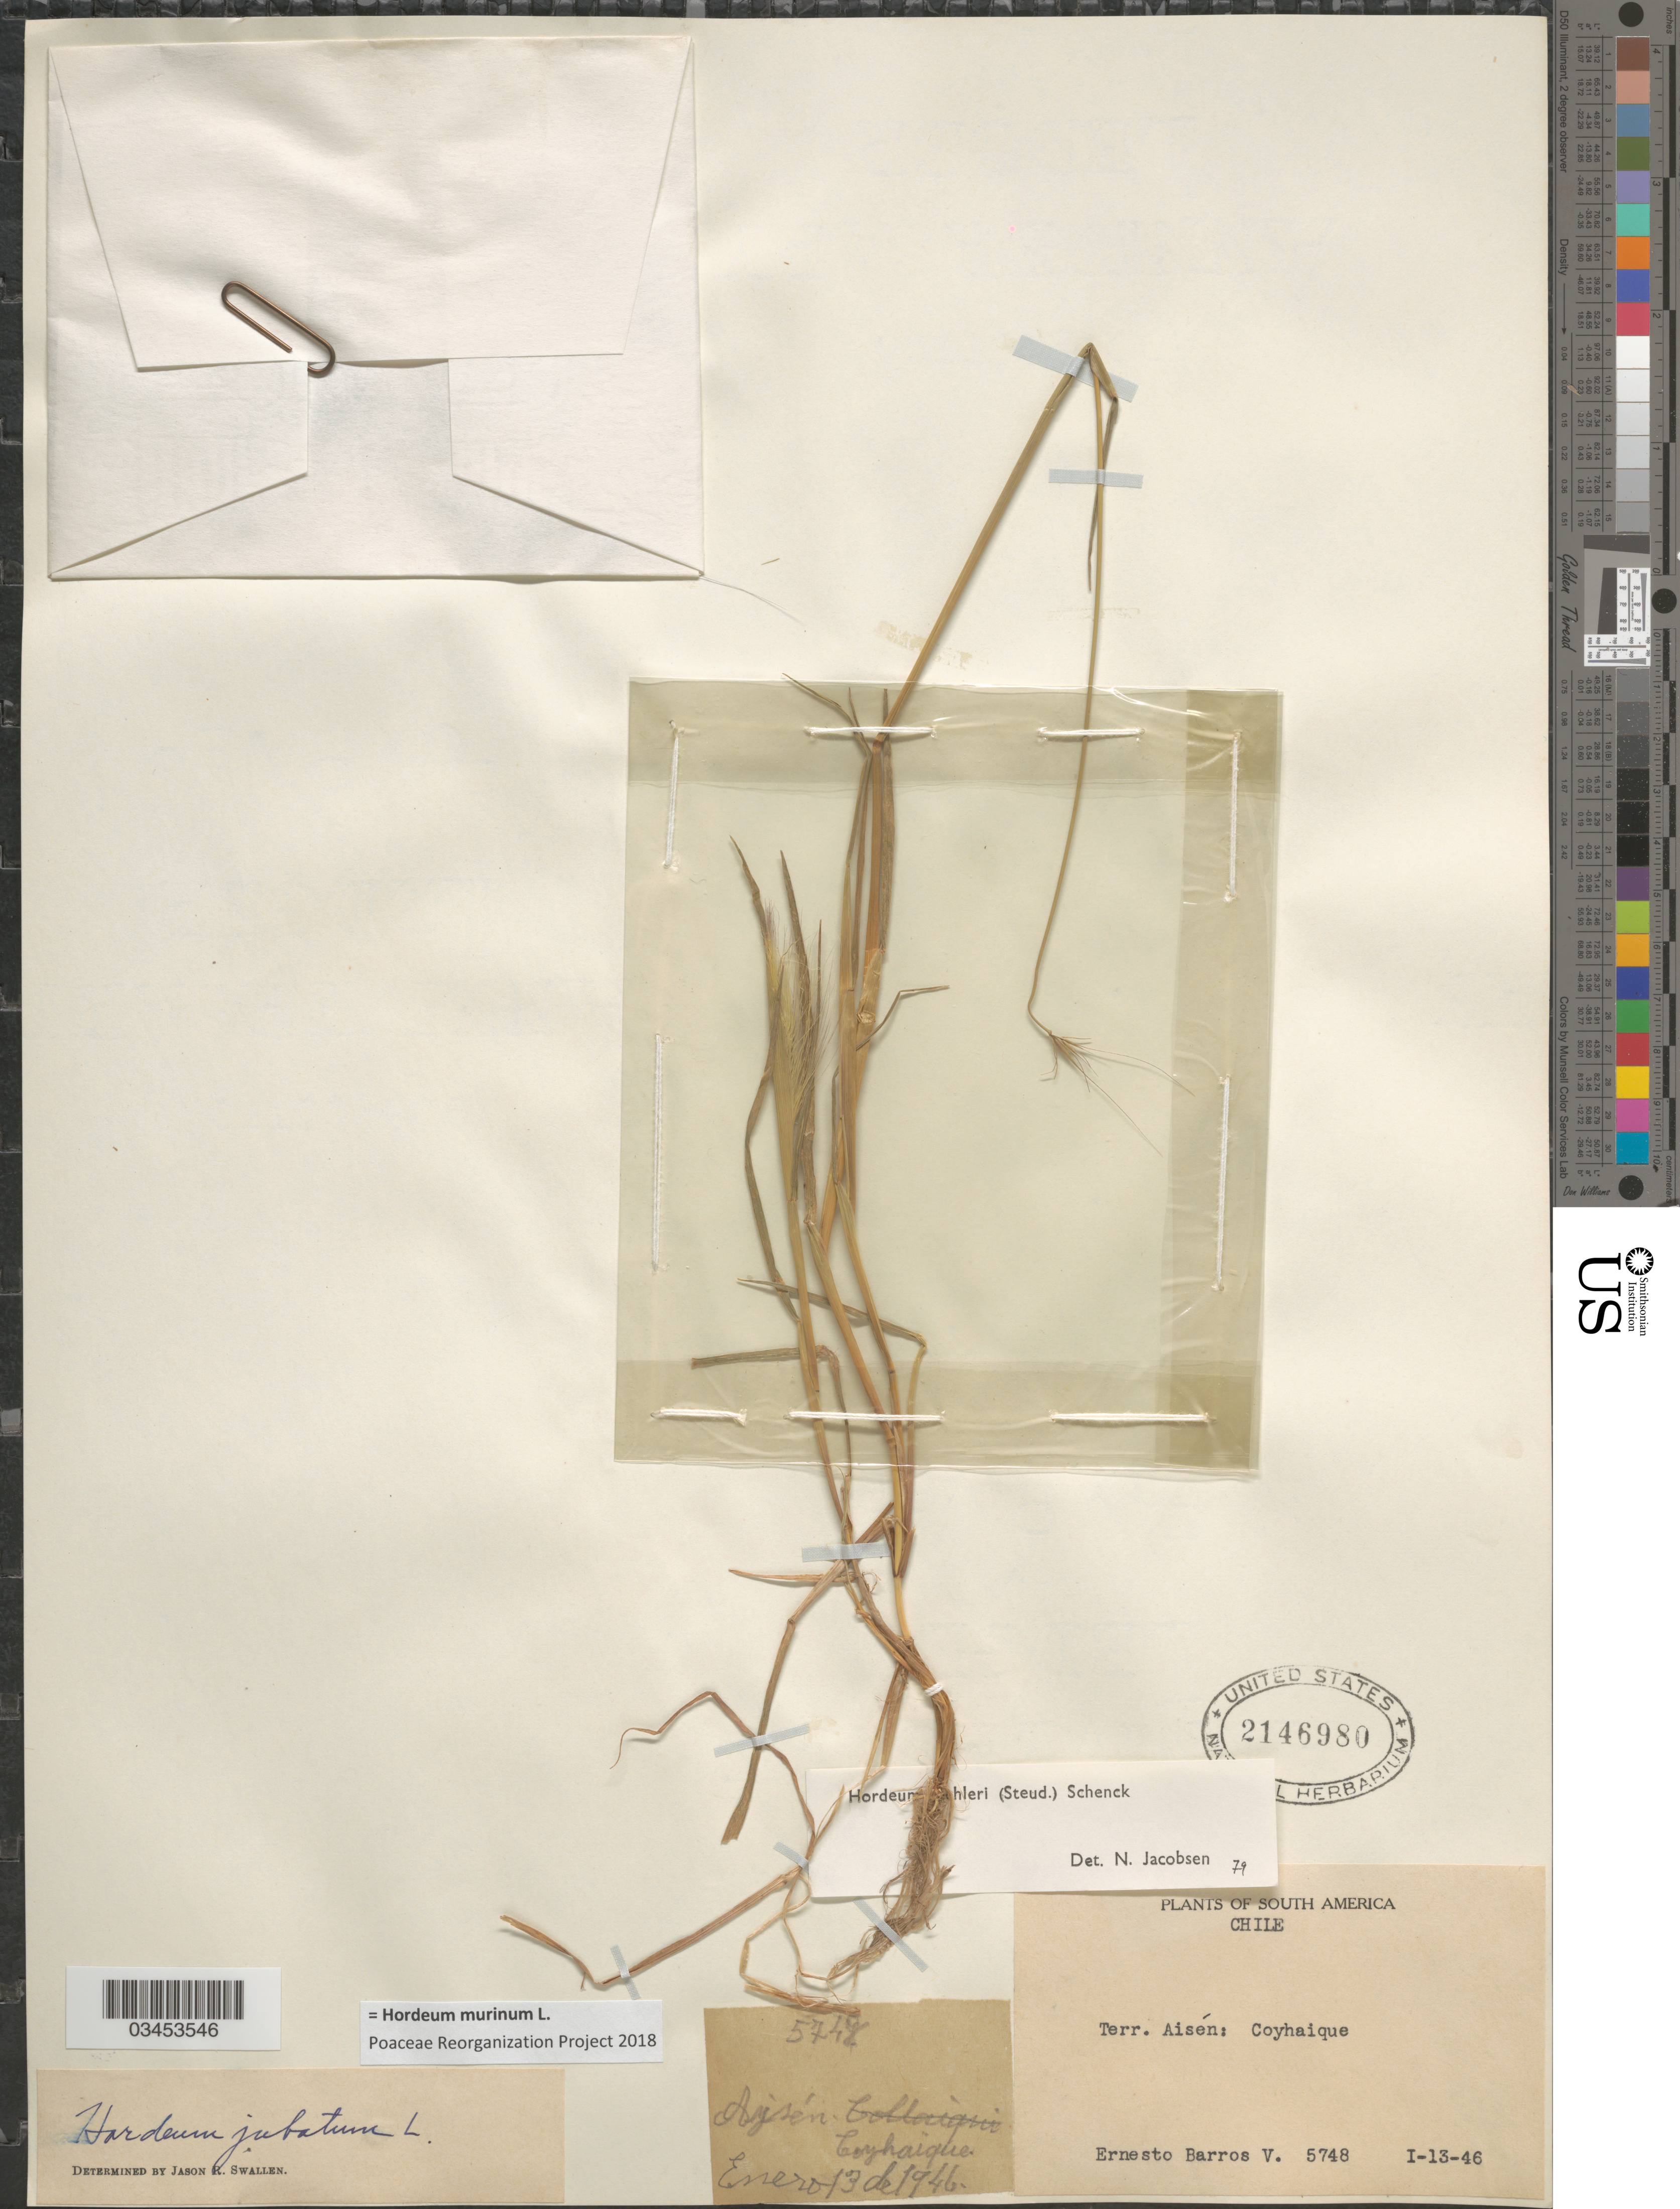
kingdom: Plantae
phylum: Tracheophyta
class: Liliopsida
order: Poales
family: Poaceae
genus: Hordeum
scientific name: Hordeum murinum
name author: L.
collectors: E. Barros V.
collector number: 5748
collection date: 1946-01-13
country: Chile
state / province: Aisén (XI)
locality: Terr. Aisén: Coyhaique.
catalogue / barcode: US 2146980